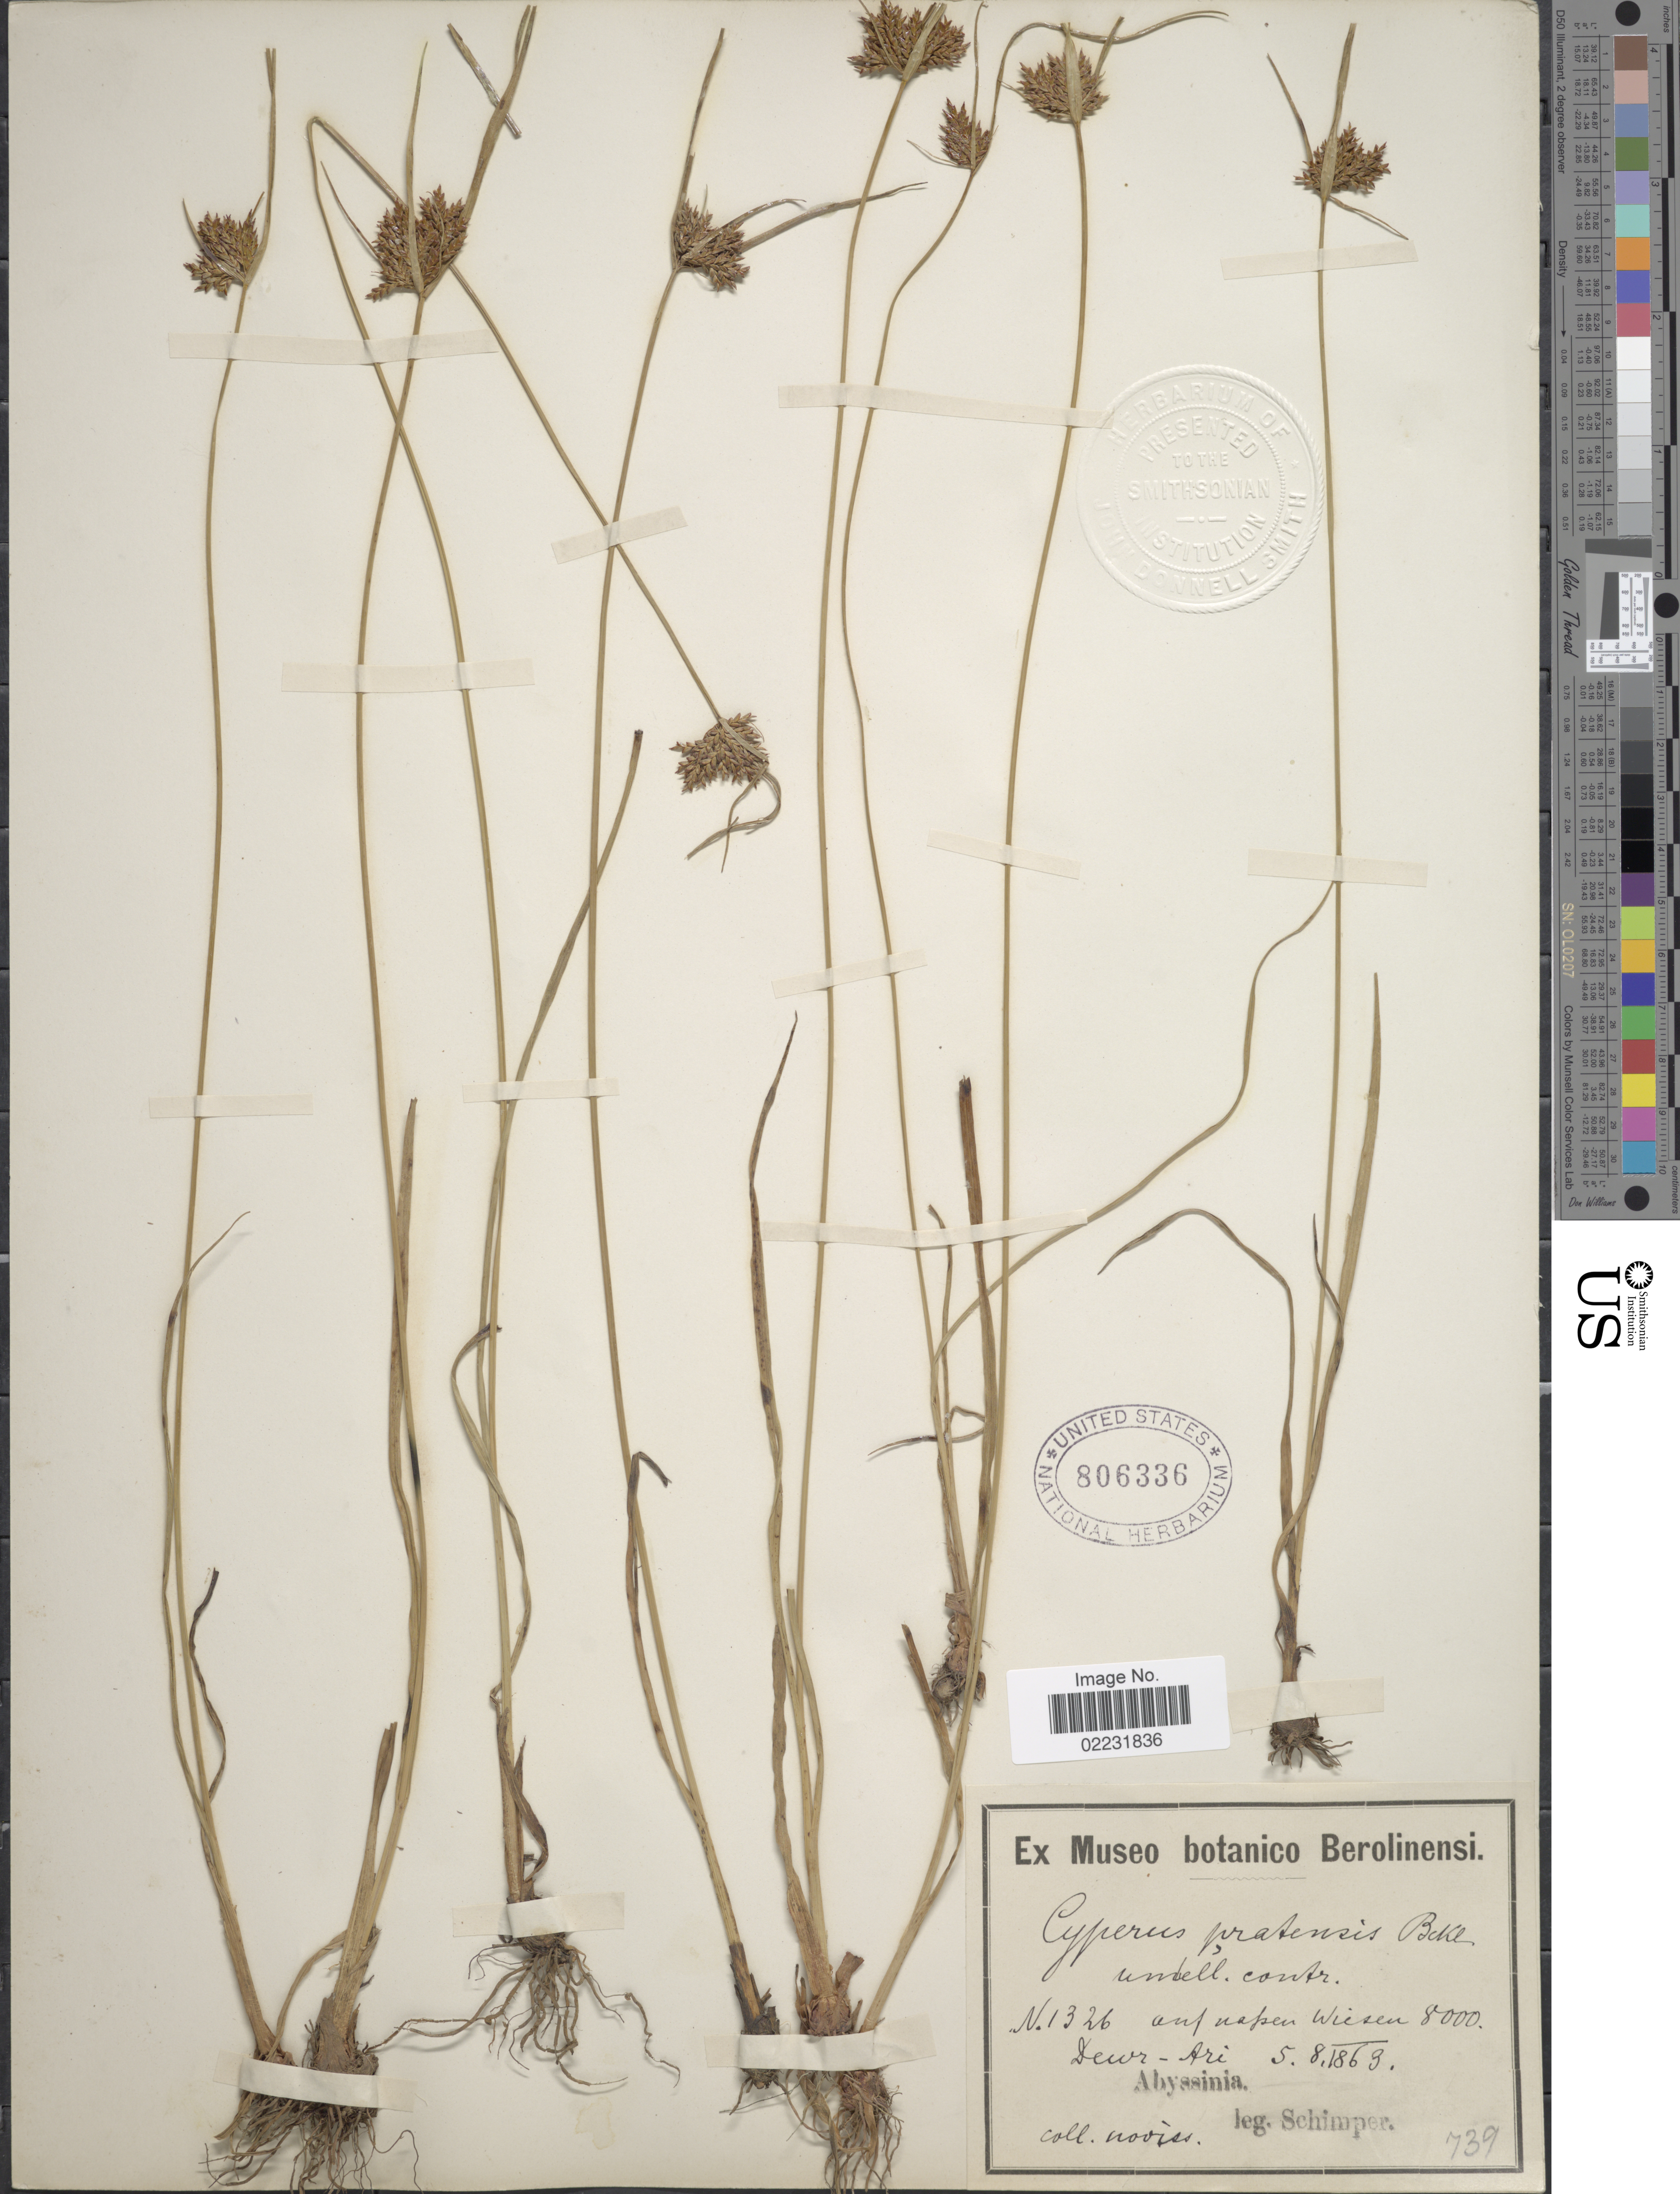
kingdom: Plantae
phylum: Tracheophyta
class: Liliopsida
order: Poales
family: Cyperaceae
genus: Cyperus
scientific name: Cyperus pratensis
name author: Boeckeler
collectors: -. Schimper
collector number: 1326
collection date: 1869-08-05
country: Eritrea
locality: Auf uspem Wiesen, Dewr-Ari, Abyssinia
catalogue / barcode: US 806336